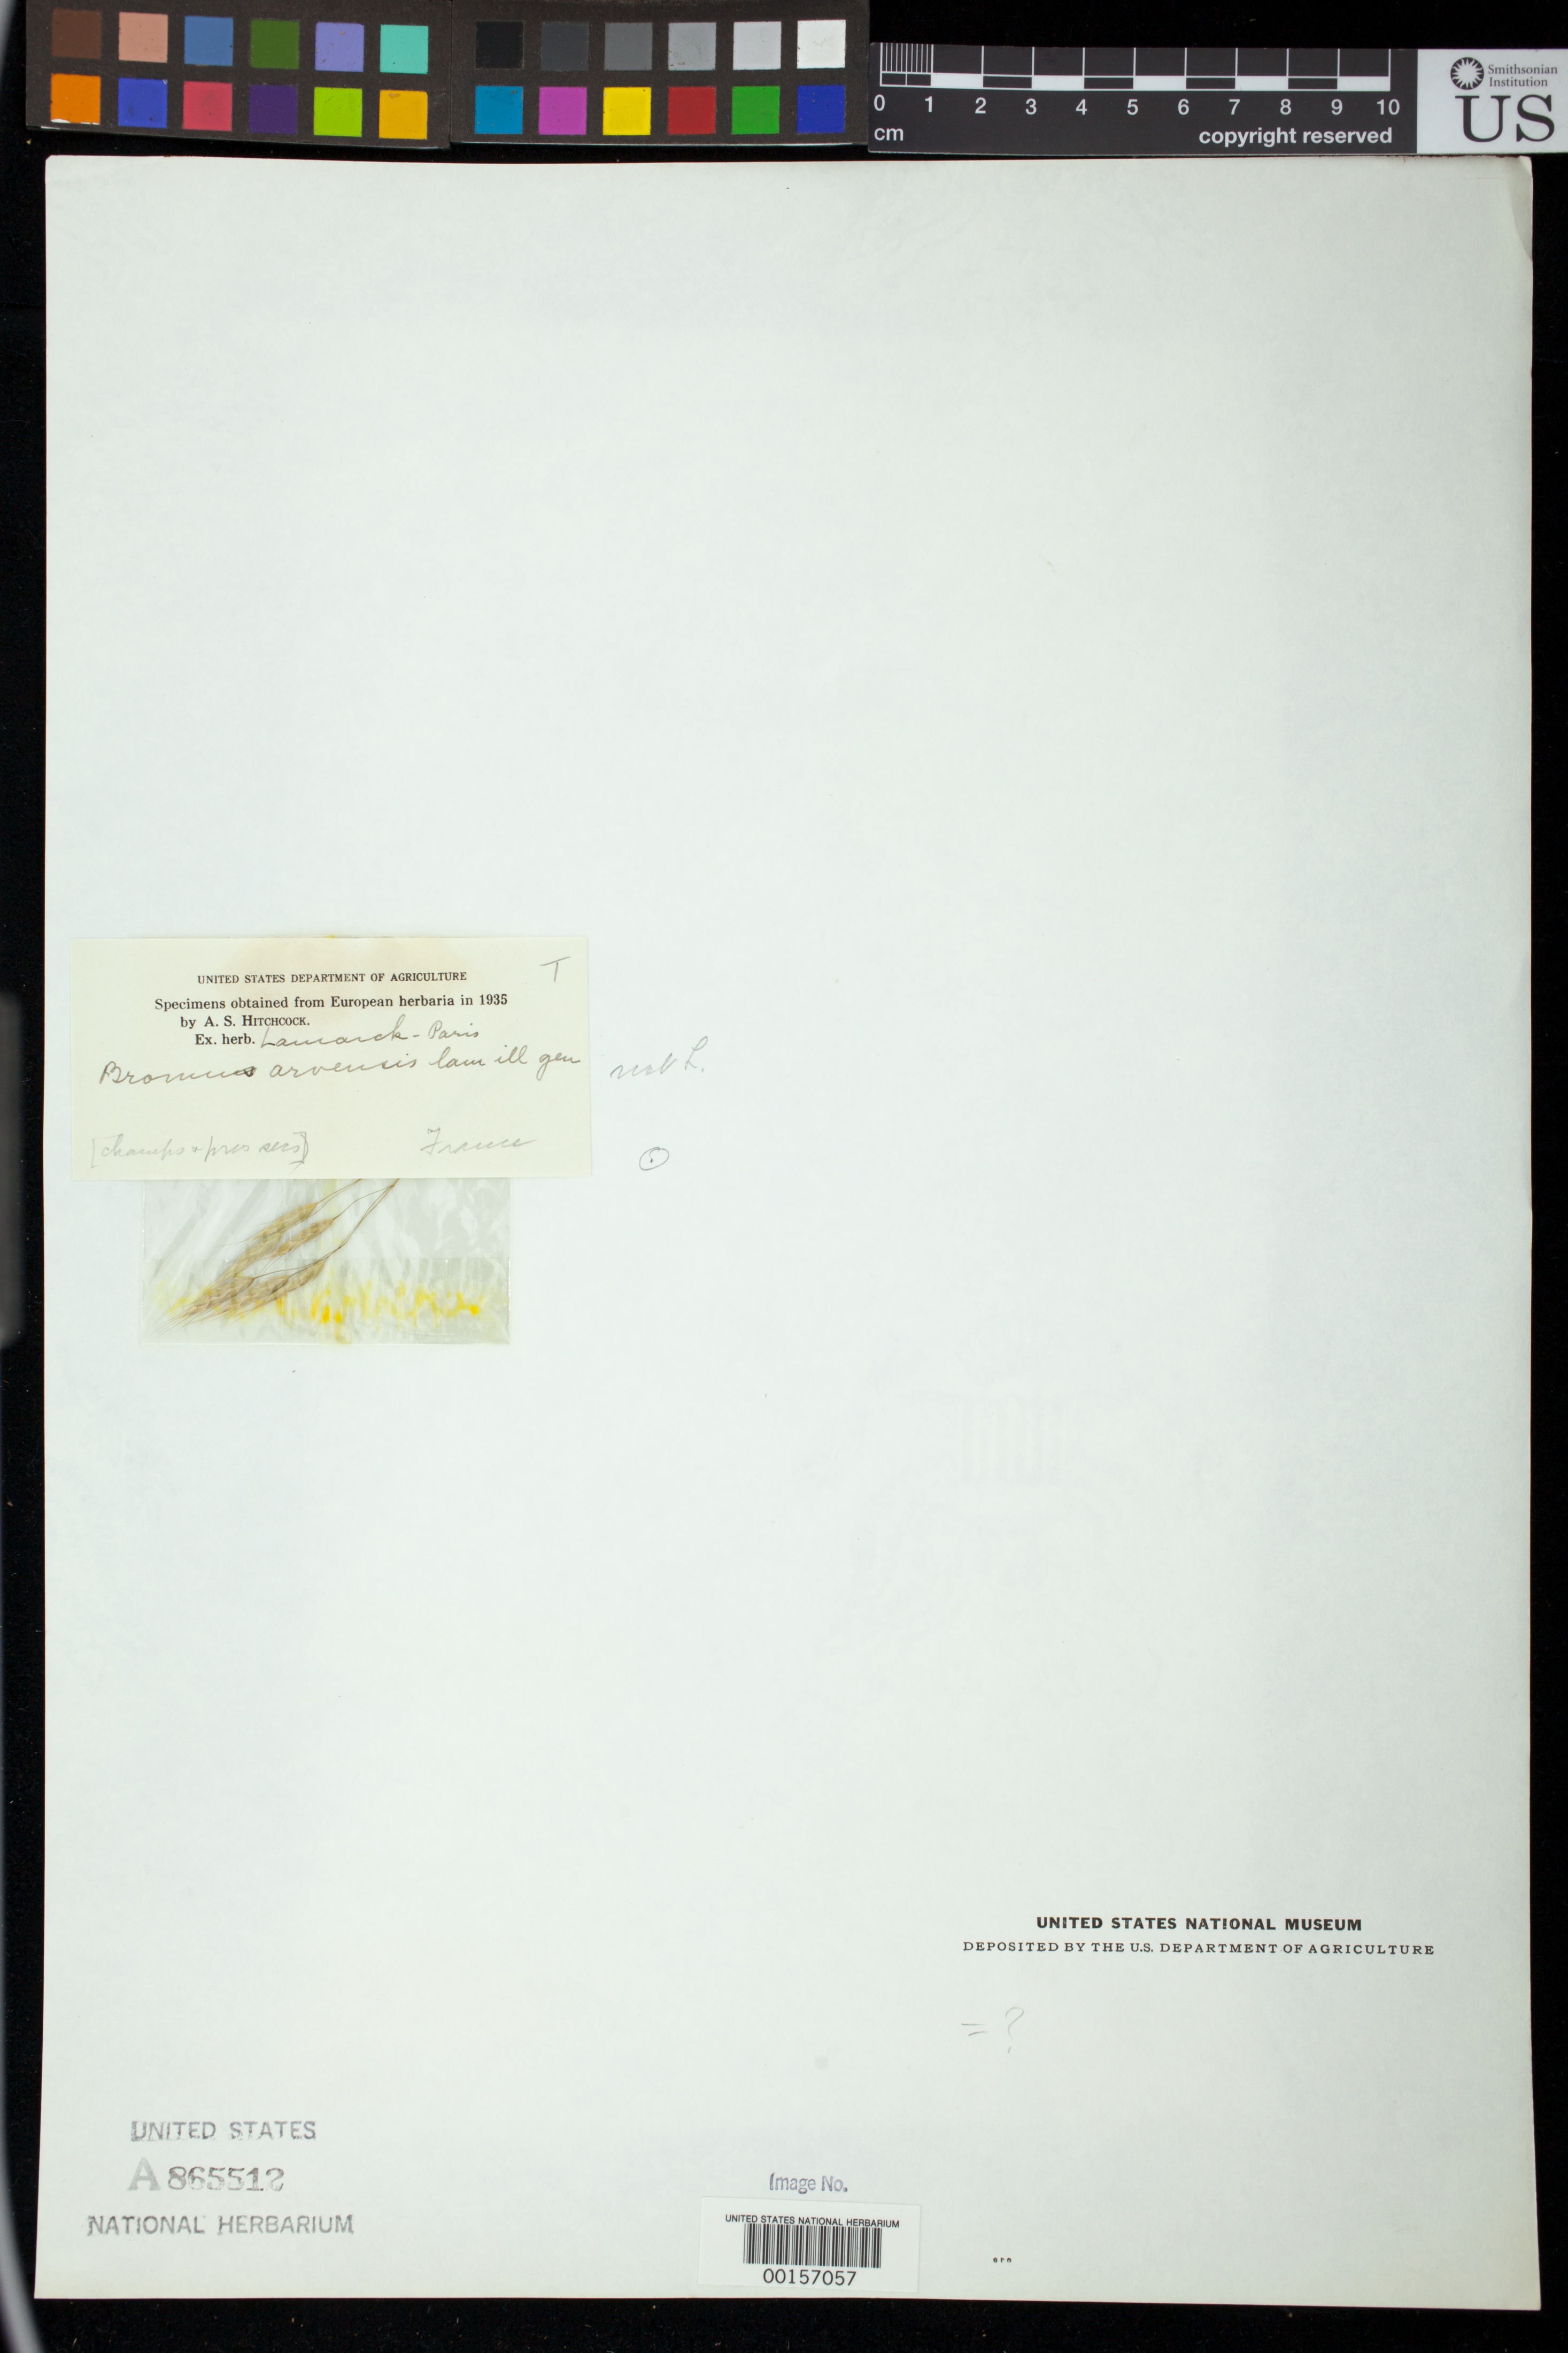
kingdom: Plantae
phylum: Tracheophyta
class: Liliopsida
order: Poales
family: Poaceae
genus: Bromus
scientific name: Bromus arvensis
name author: L.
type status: Type Fragment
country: France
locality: Dans les Champs et les Pres.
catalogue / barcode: US 865512A